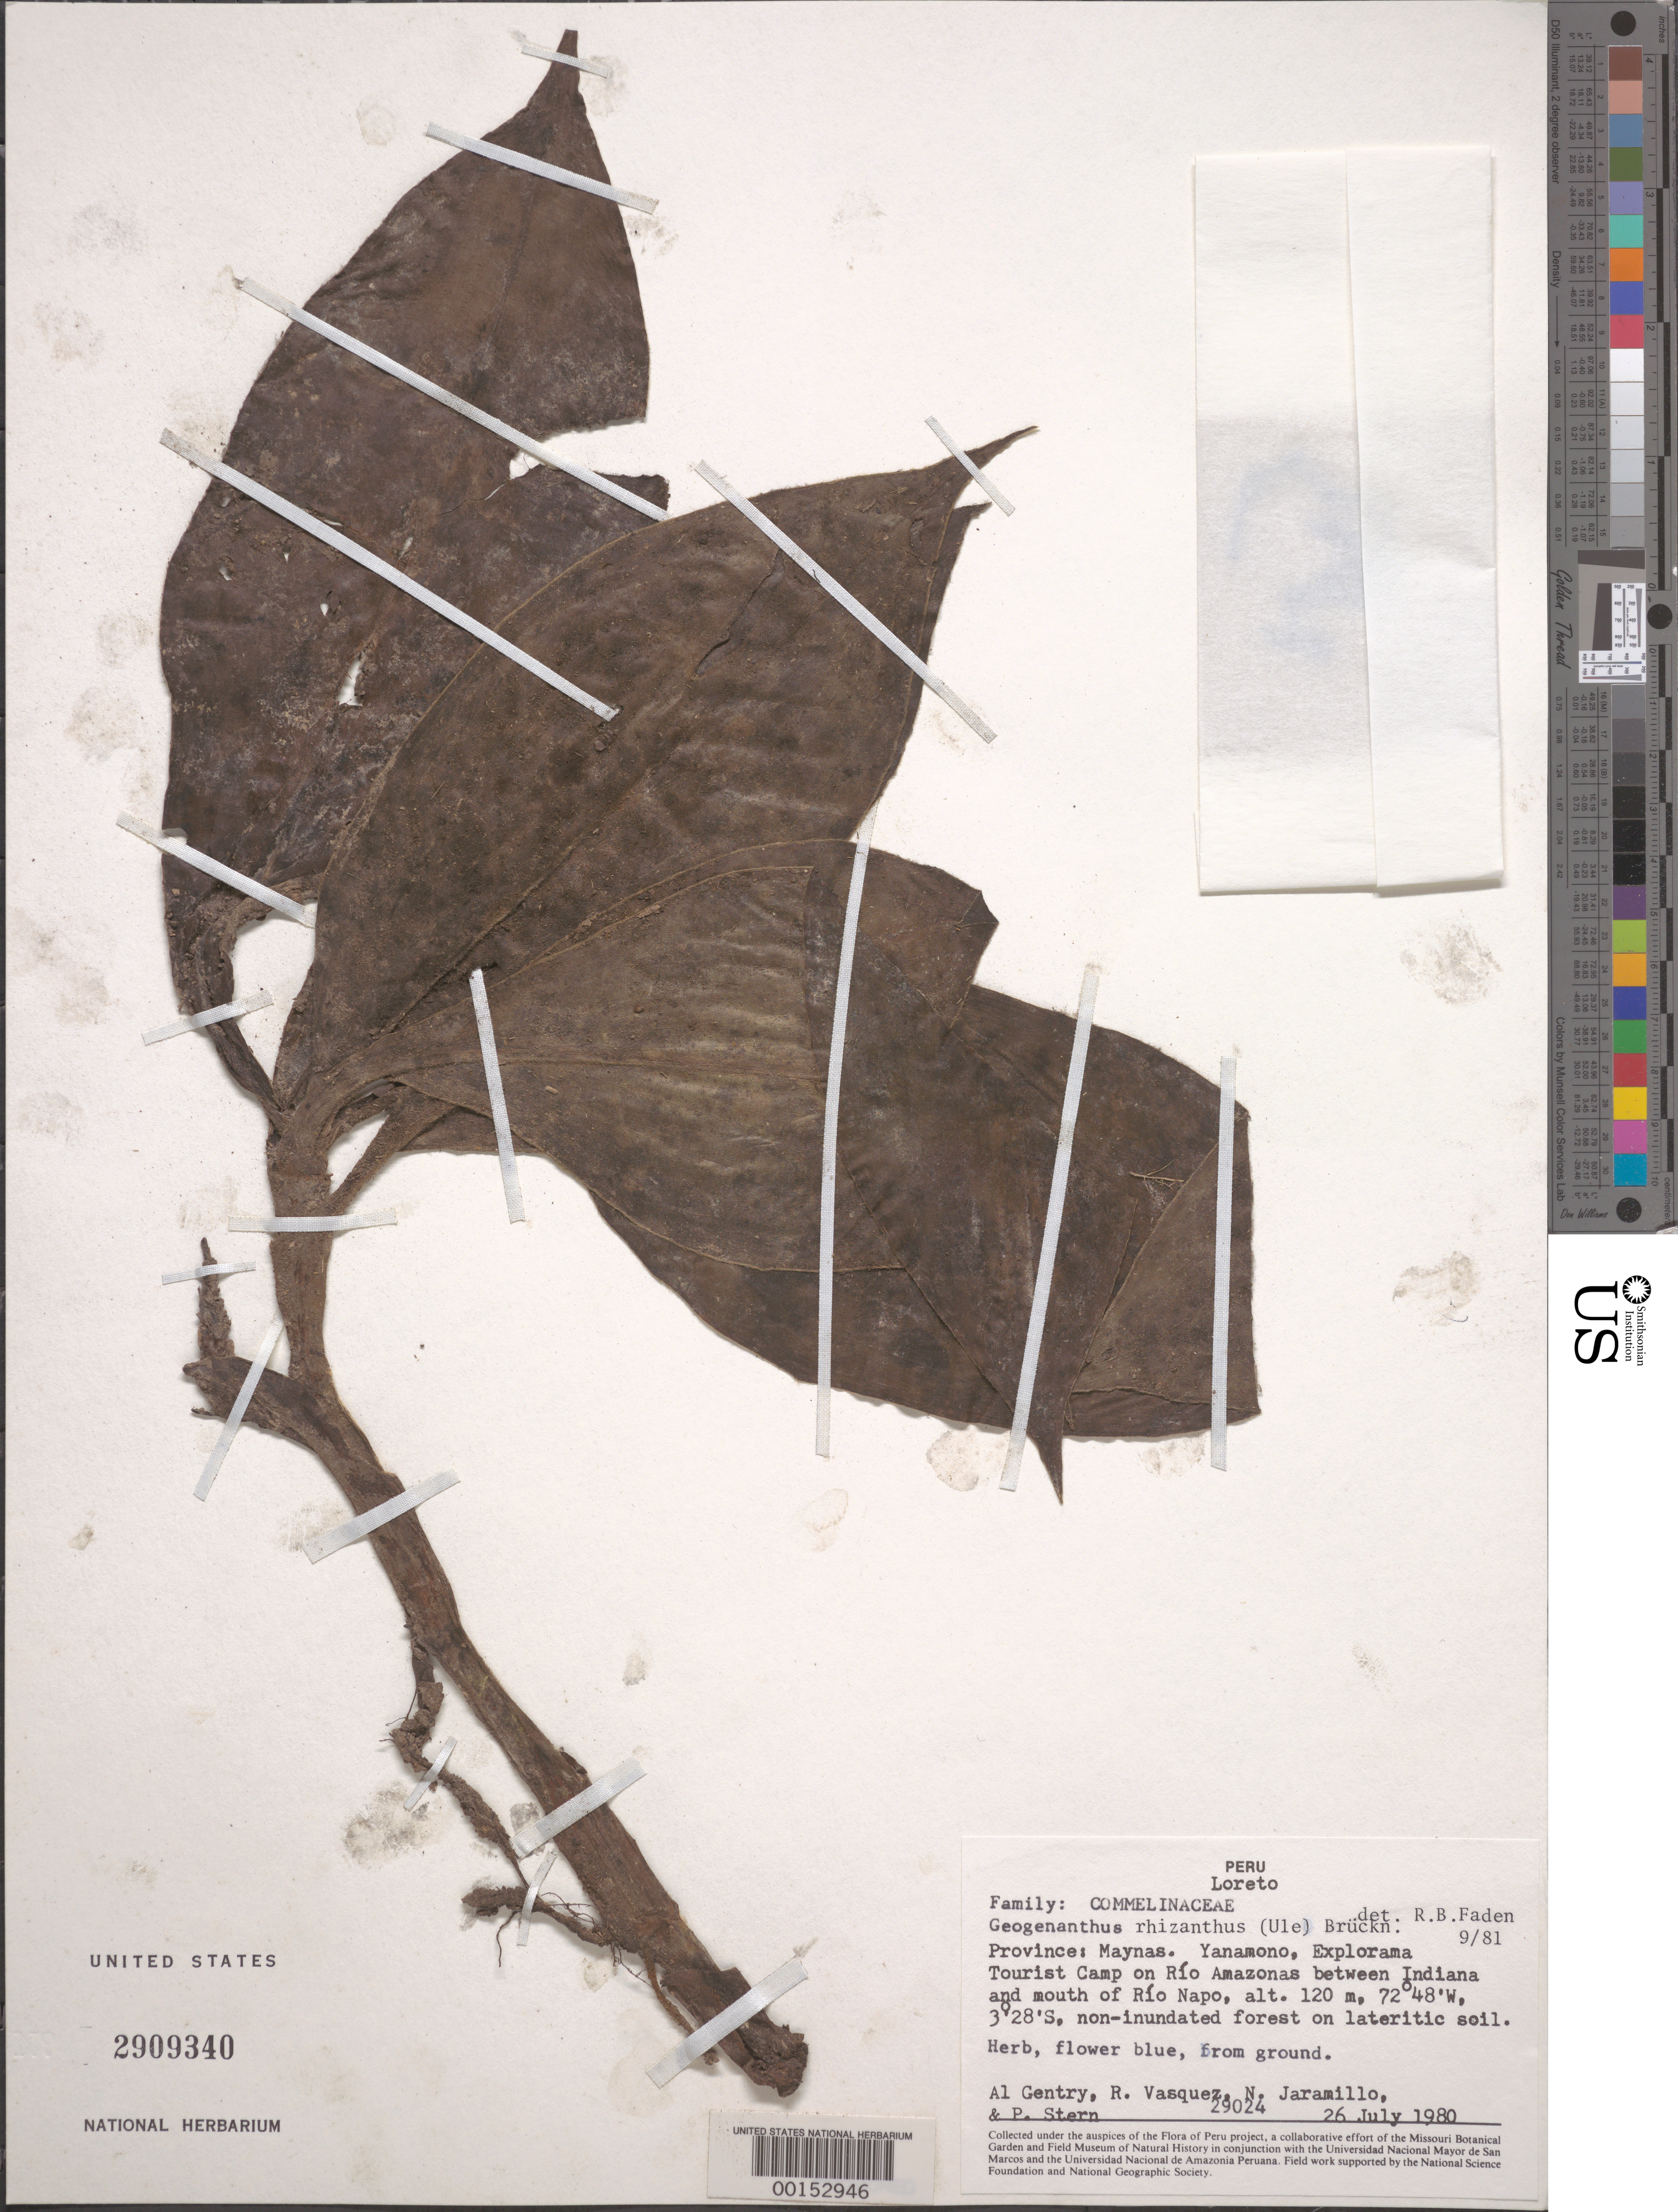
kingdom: Plantae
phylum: Tracheophyta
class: Liliopsida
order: Commelinales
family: Commelinaceae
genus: Geogenanthus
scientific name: Geogenanthus rhizanthus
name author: (Ule) G. Brückn.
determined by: Faden, Robert B., (US), Smithsonian Institution - National Museum of Natural History (UNITED STATES)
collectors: A. H. Gentry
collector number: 29024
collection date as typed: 26 Jul 1980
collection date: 1980-07-26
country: Peru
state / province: Loreto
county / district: Maynas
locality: Yanamono, explorama tourist camp on rio amazonas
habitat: Non-inundated forest, lateritic soil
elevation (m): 120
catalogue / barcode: US 2909340